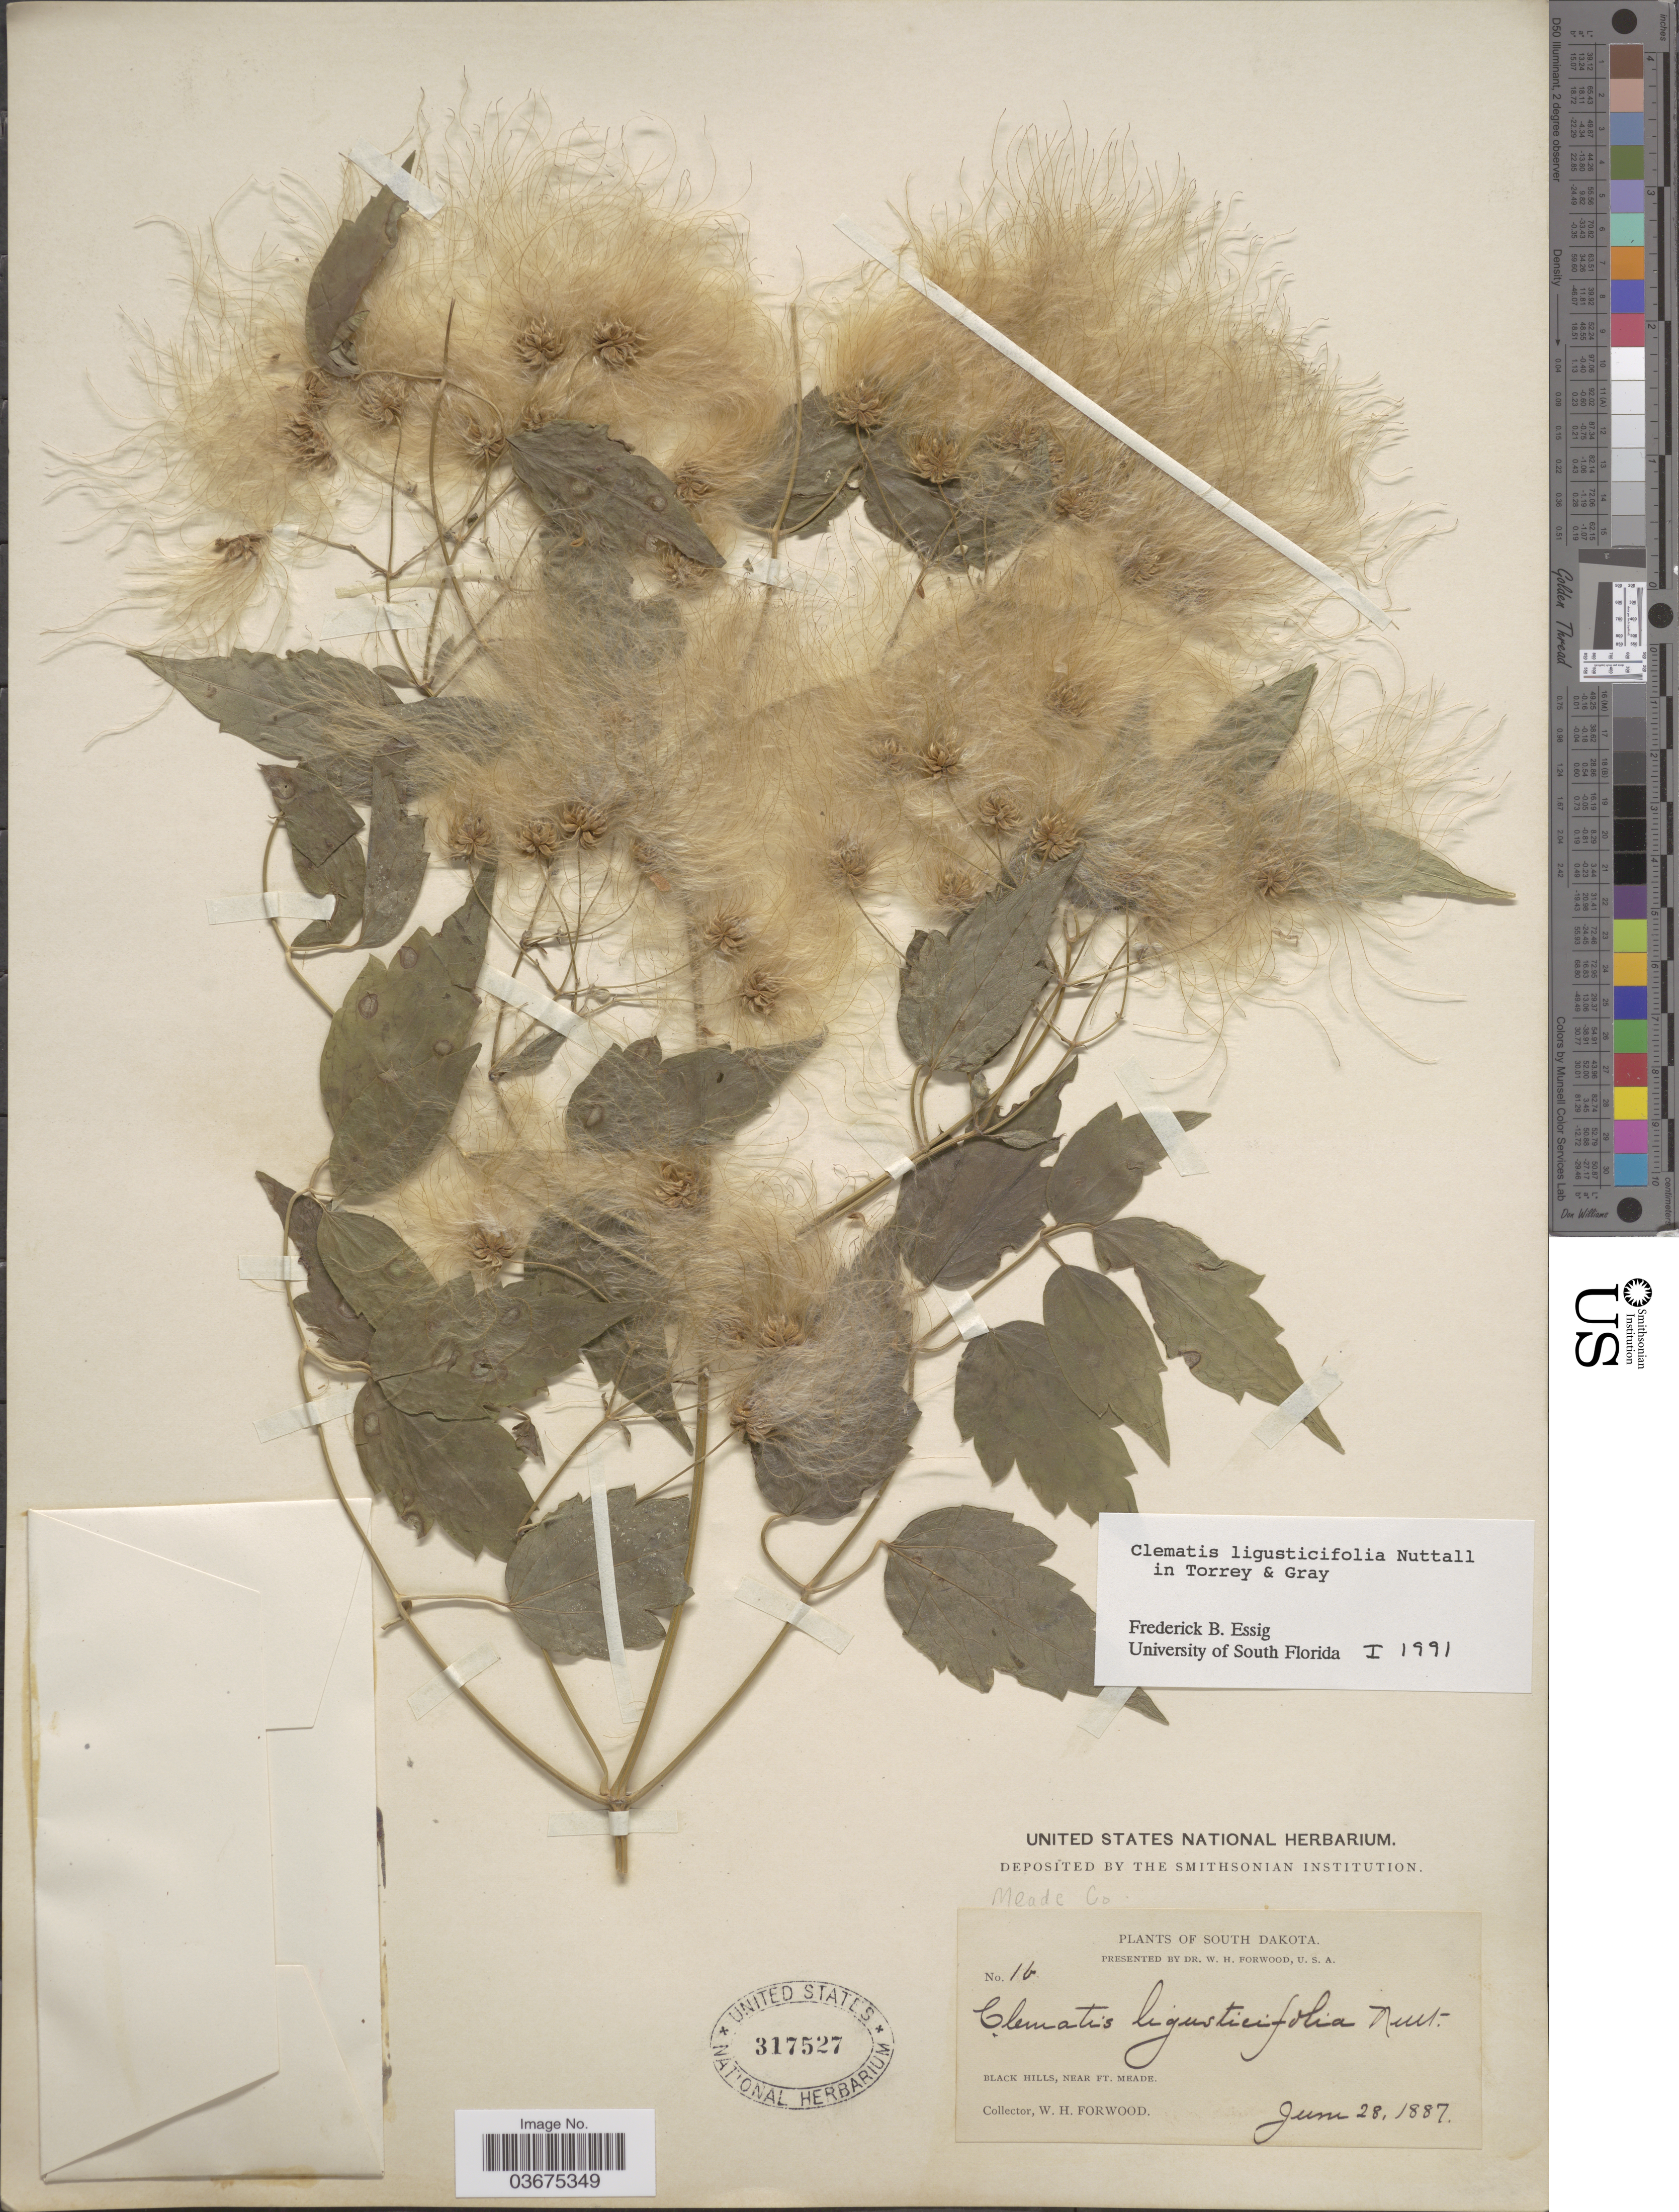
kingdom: Plantae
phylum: Tracheophyta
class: Magnoliopsida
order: Ranunculales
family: Ranunculaceae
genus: Clematis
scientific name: Clematis ligusticifolia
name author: Nutt.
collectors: W. Forwood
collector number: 1b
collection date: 1887-06-28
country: United States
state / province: South Dakota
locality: Black Hills, near Ft. Meade. Meade Co.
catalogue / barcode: US 317527